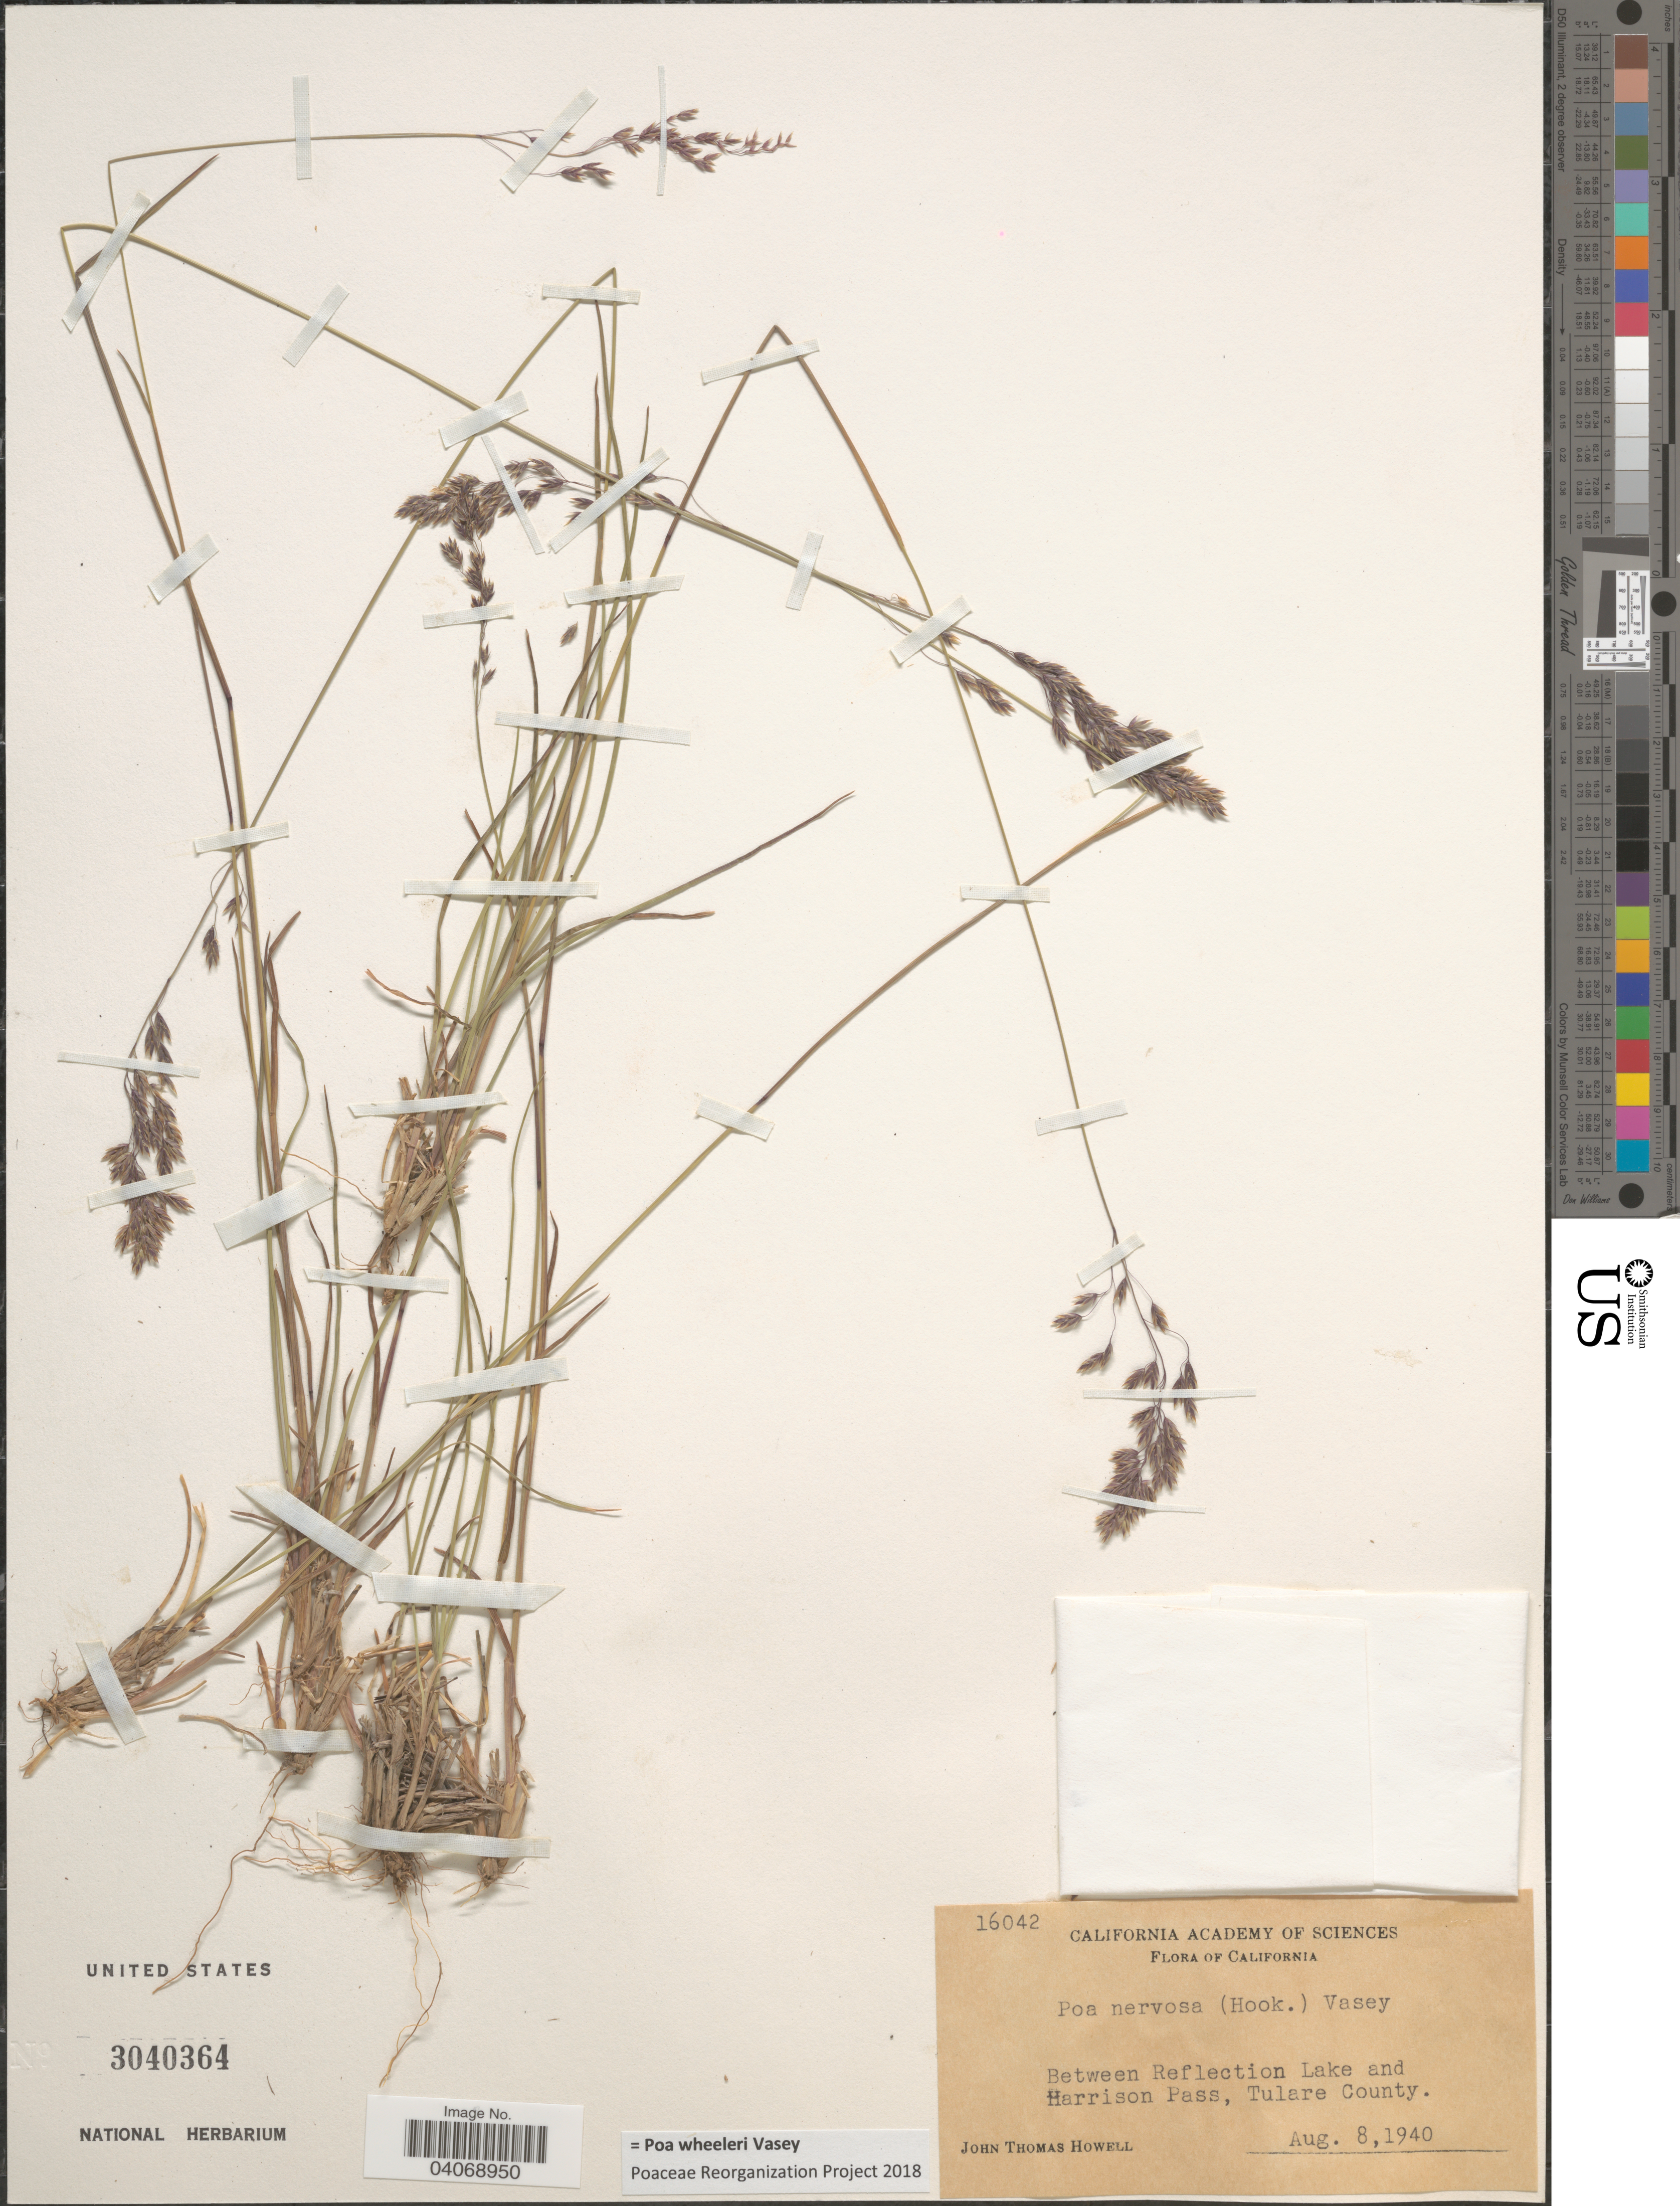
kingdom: Plantae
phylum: Tracheophyta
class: Liliopsida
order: Poales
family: Poaceae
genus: Poa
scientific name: Poa wheeleri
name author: Vasey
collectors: J. T. Howell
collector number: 16042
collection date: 1940-08-08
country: United States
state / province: California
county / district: Tulare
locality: Between Reflection Lake and Harrison Pass, Tulare County.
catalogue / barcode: US 3040364